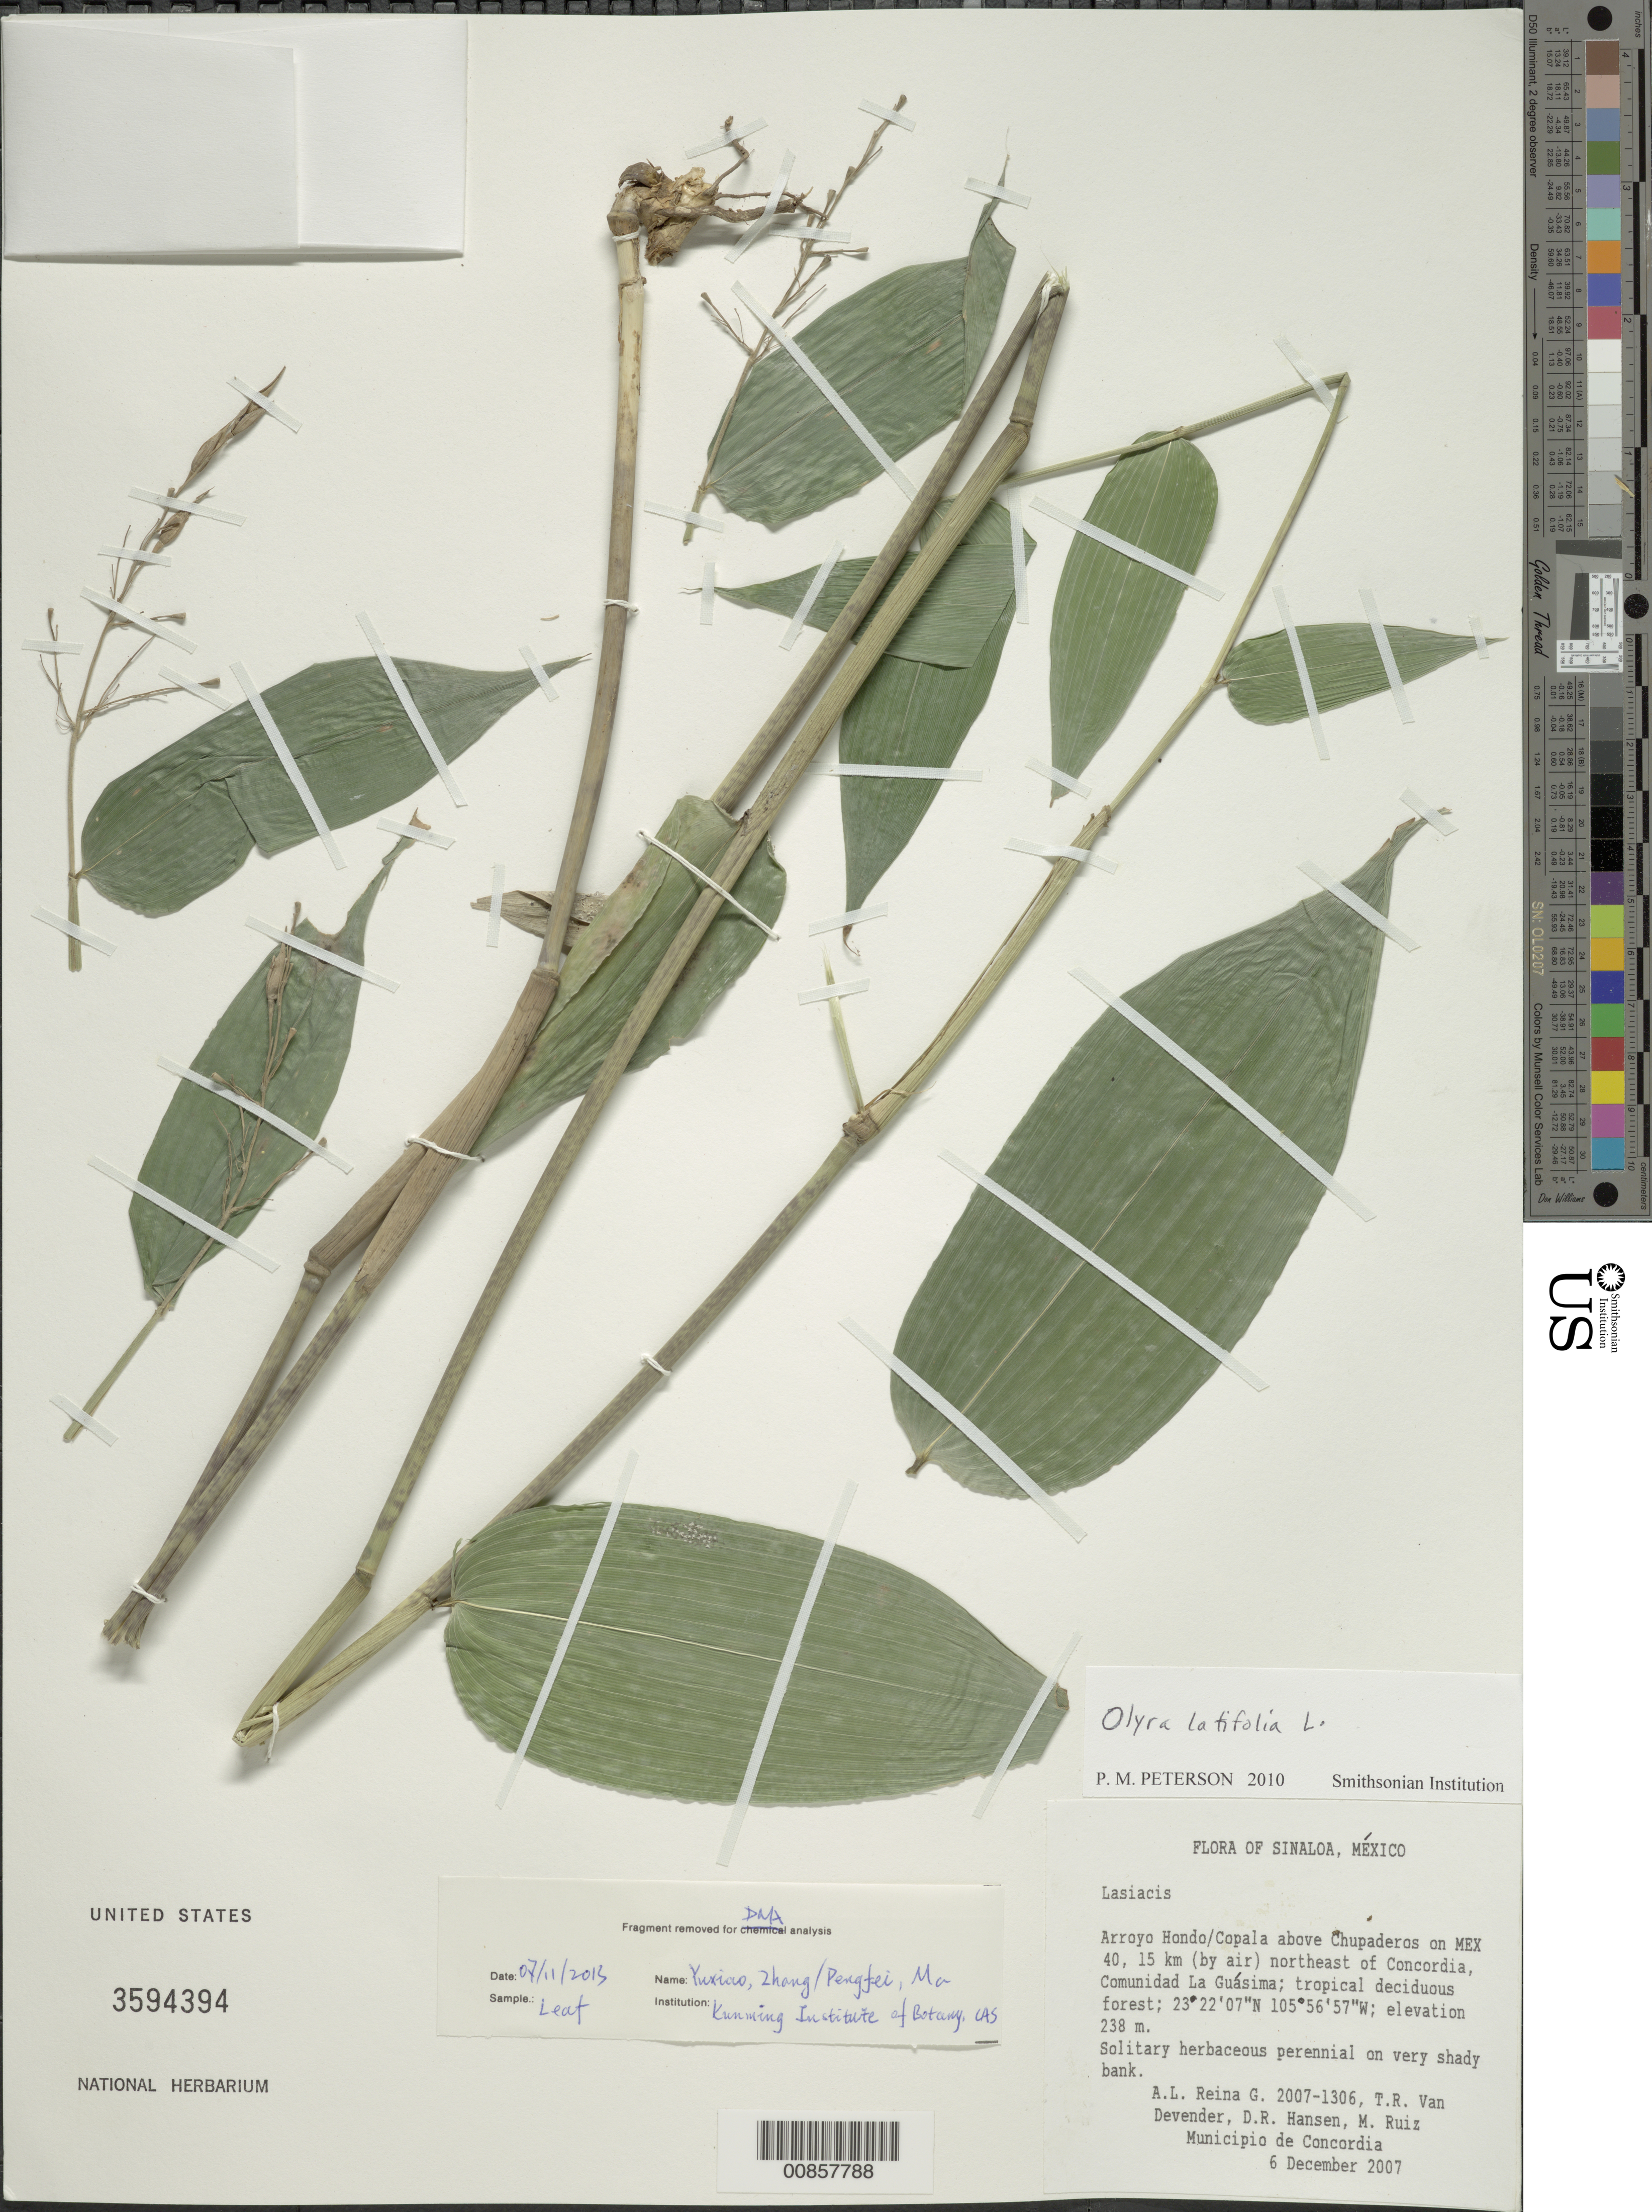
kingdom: Plantae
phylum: Tracheophyta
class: Liliopsida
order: Poales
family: Poaceae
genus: Olyra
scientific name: Olyra latifolia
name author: L.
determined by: Peterson, Paul M., (BOT), Smithsonian Institution - National Museum of Natural History (UNITED STATES)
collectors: A. L. Reina G., T. R. Van Devender, D. R. Hansen & M. Ruiz G.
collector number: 20071306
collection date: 2007-12-06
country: Mexico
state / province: Sinaloa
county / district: Concordia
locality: Arroyo Hondo/Copala above Chupaderos on MEX 40, 15 km (by air) NE of Concordia, Communidad a Guásima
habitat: Tropical deciduous forest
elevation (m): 238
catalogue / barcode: US 3594394